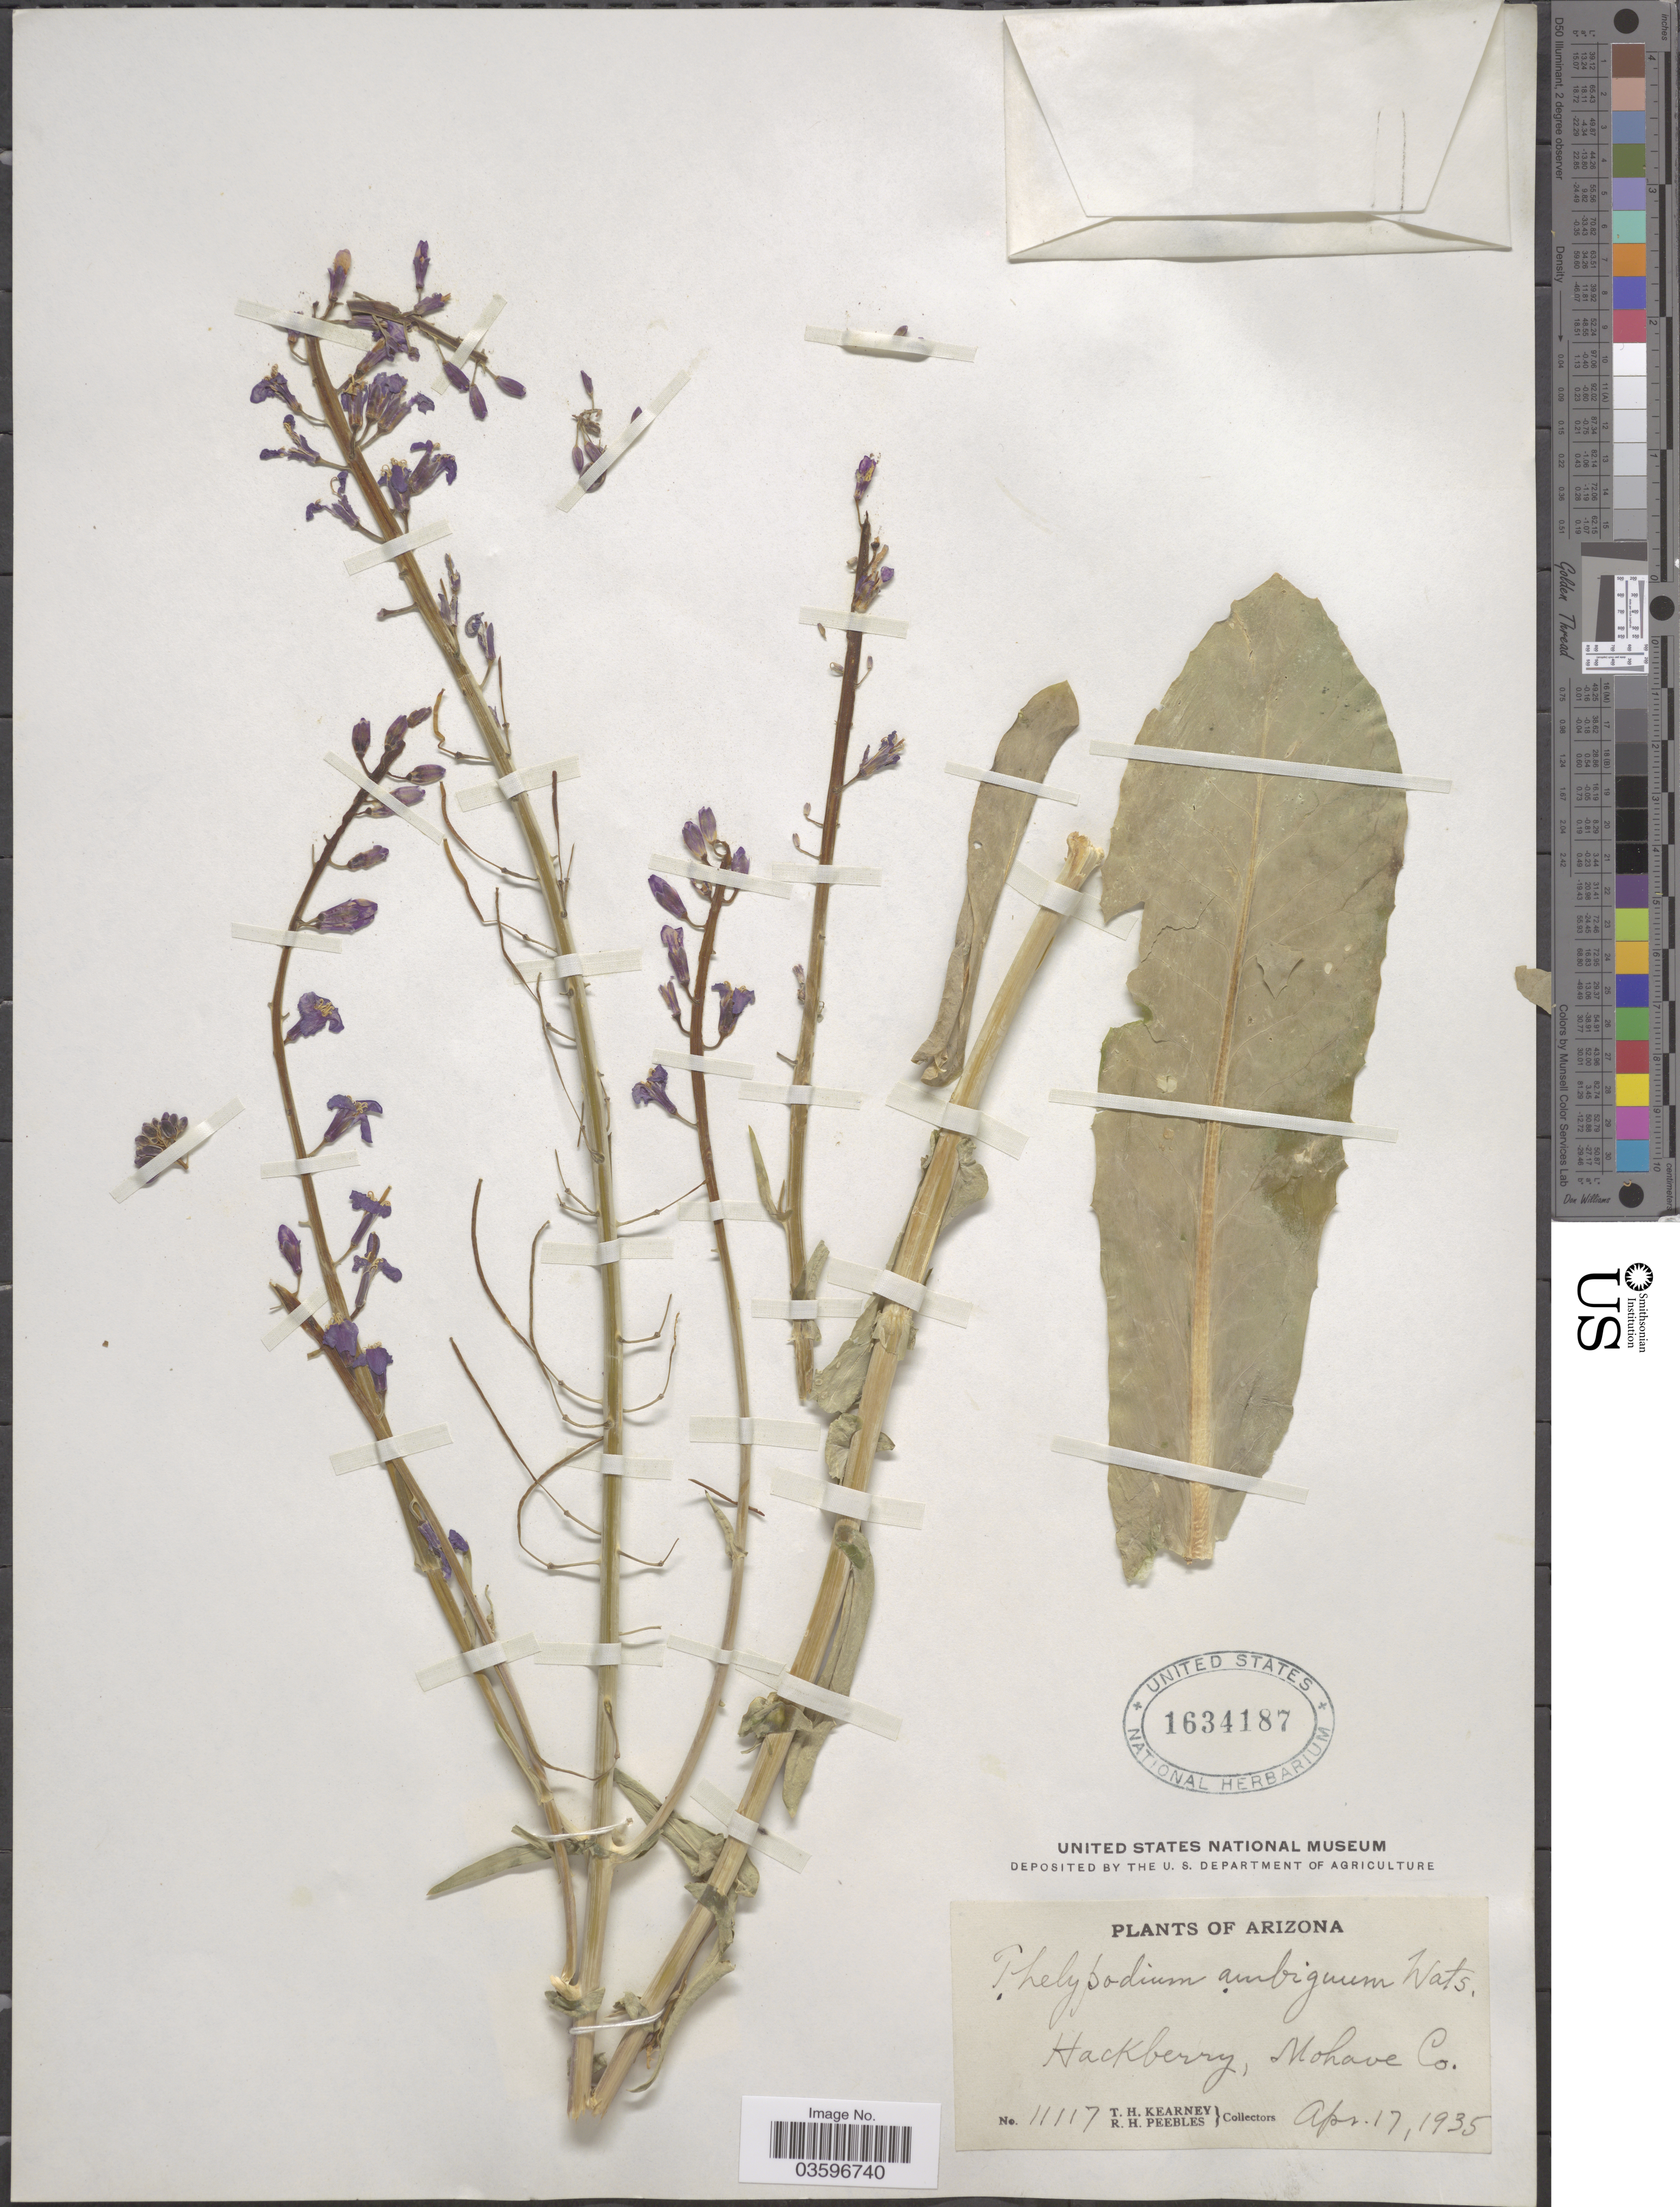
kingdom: Plantae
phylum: Tracheophyta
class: Magnoliopsida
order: Brassicales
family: Brassicaceae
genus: Thelypodiopsis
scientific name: Thelypodiopsis ambigua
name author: (S. Watson) Al-Shehbaz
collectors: T. H. Kearney & R. H. Peebles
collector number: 11117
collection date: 1935-04-17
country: United States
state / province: Arizona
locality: Hackberry, Mohave Co.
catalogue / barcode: US 1634187